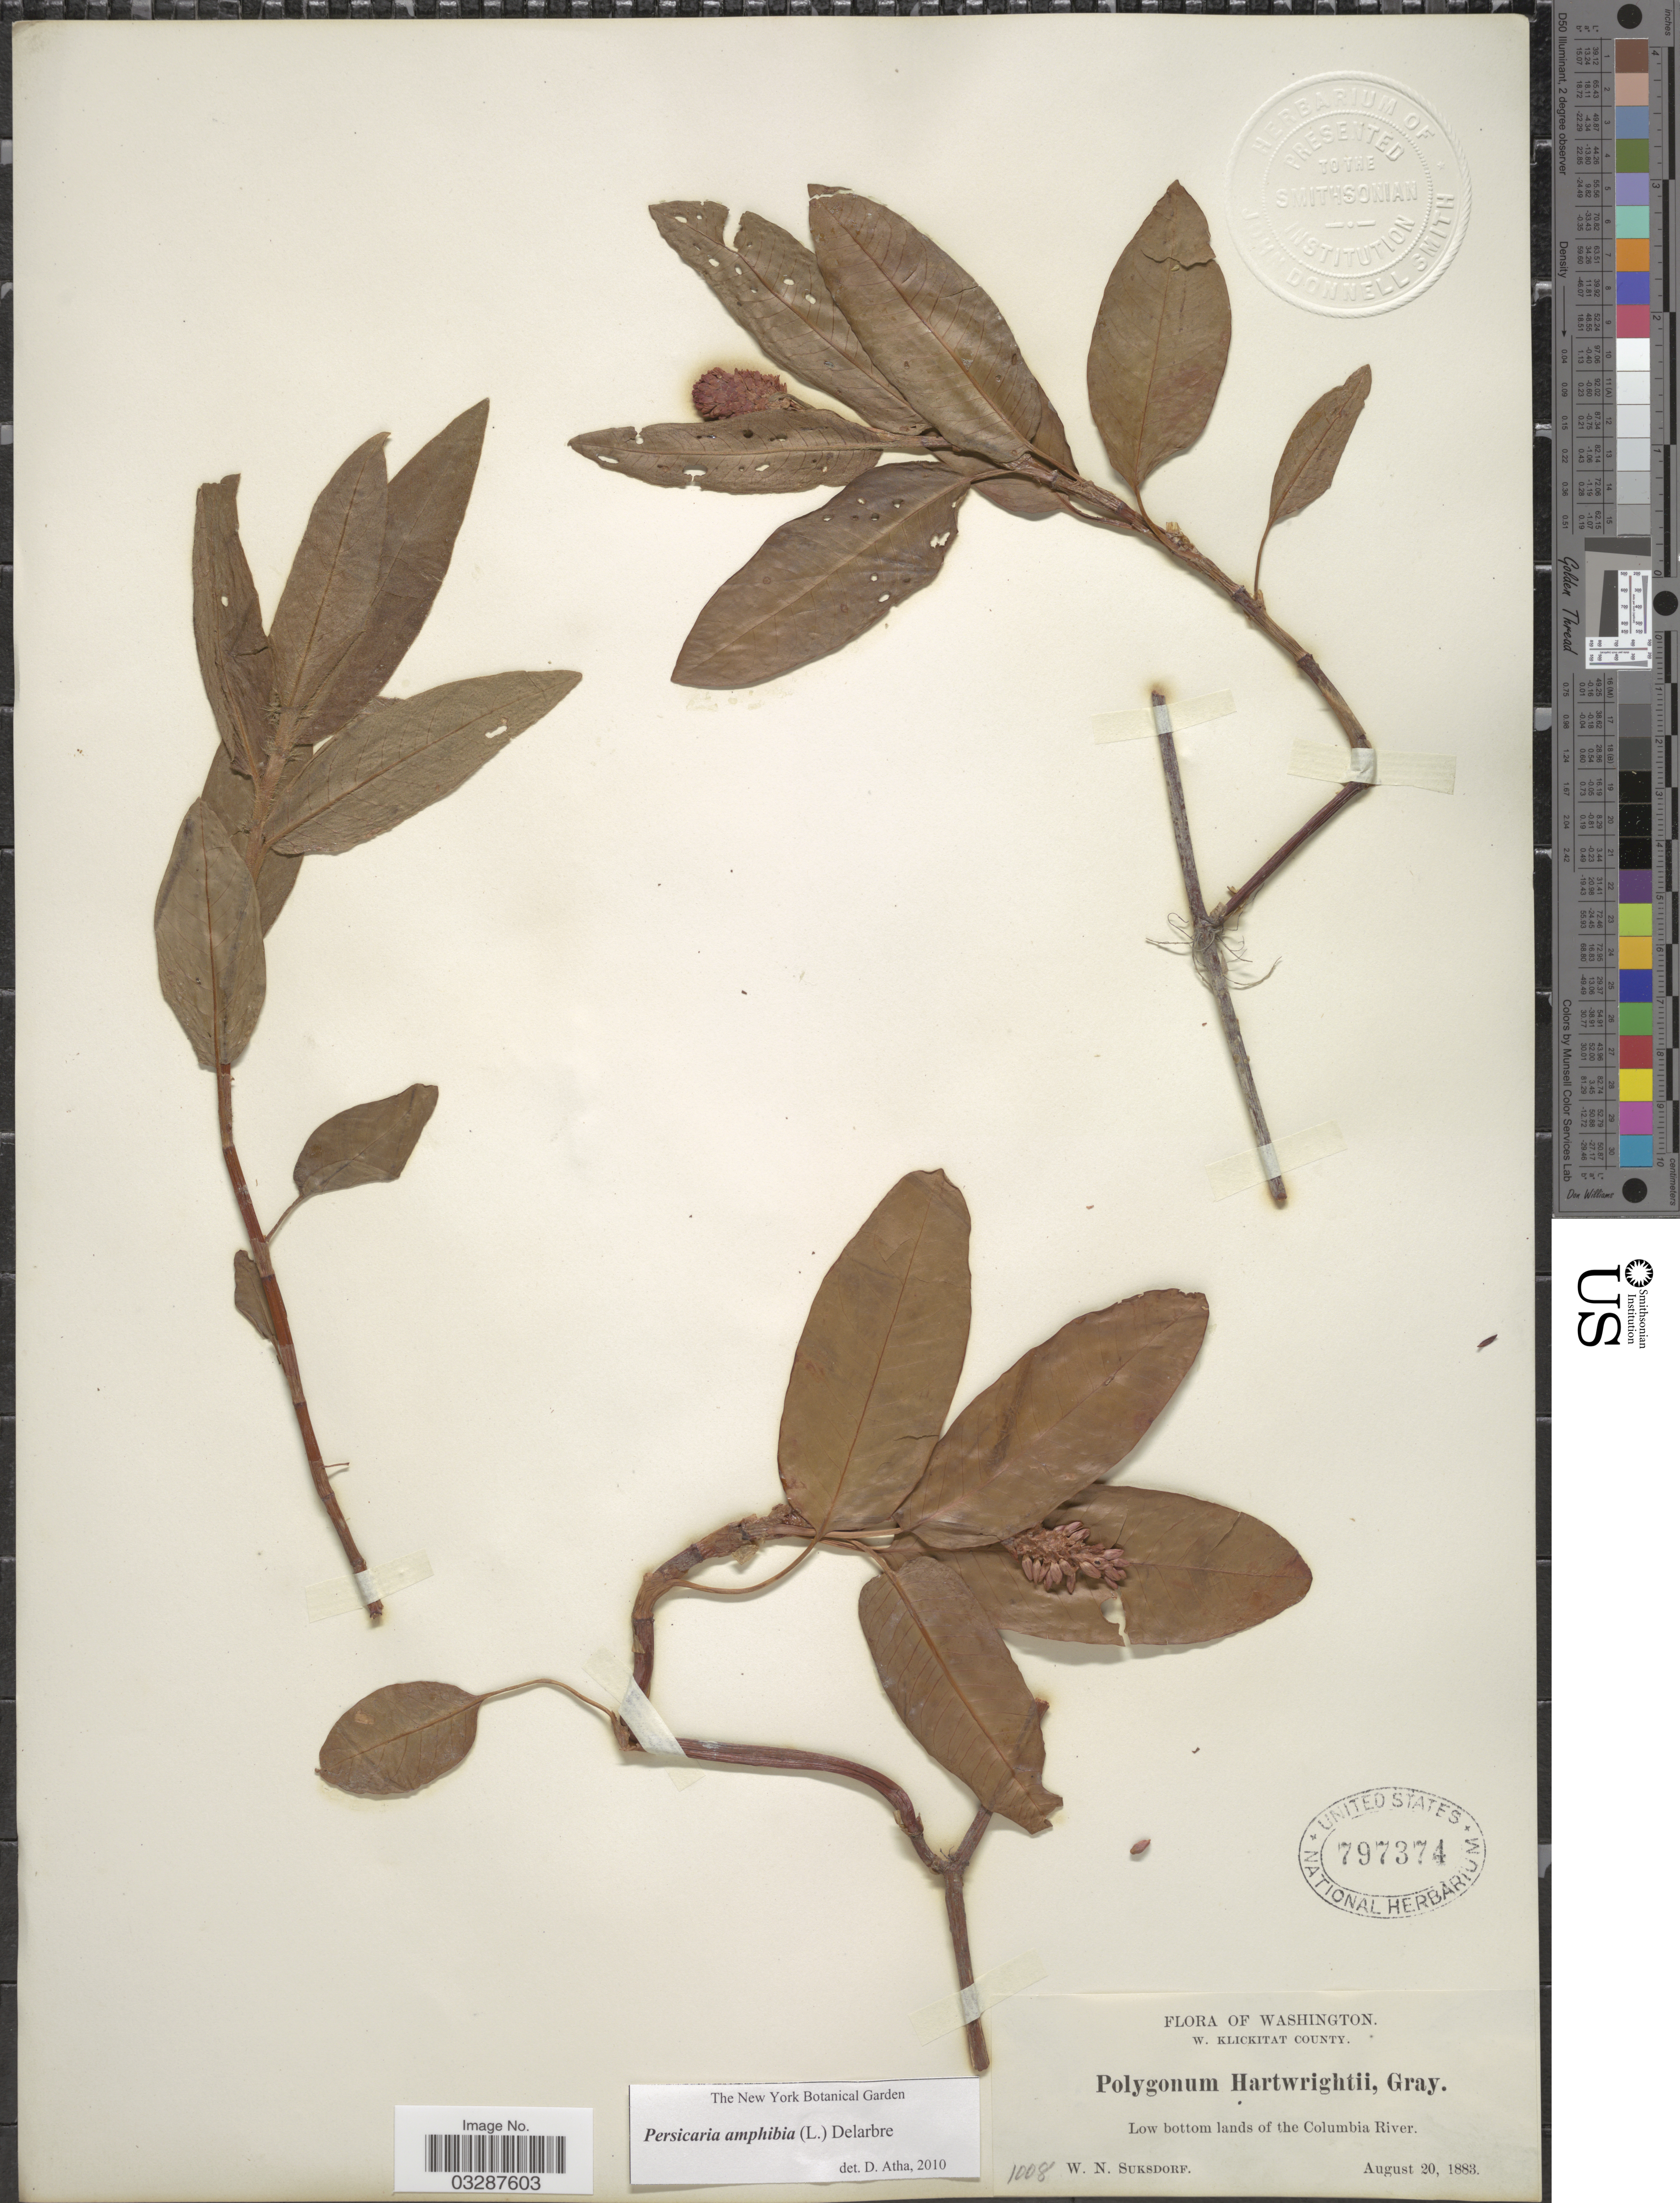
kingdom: Plantae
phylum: Tracheophyta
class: Magnoliopsida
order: Caryophyllales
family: Polygonaceae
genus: Persicaria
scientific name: Persicaria amphibia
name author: (L.) Delarbre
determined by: Atha, D. E.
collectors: W. N. Suksdorf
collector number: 1008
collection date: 1883-08-20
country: United States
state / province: Washington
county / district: Klickitat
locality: W. Klickitat County. Low bottom lands of the Columbia River.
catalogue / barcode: US 797374